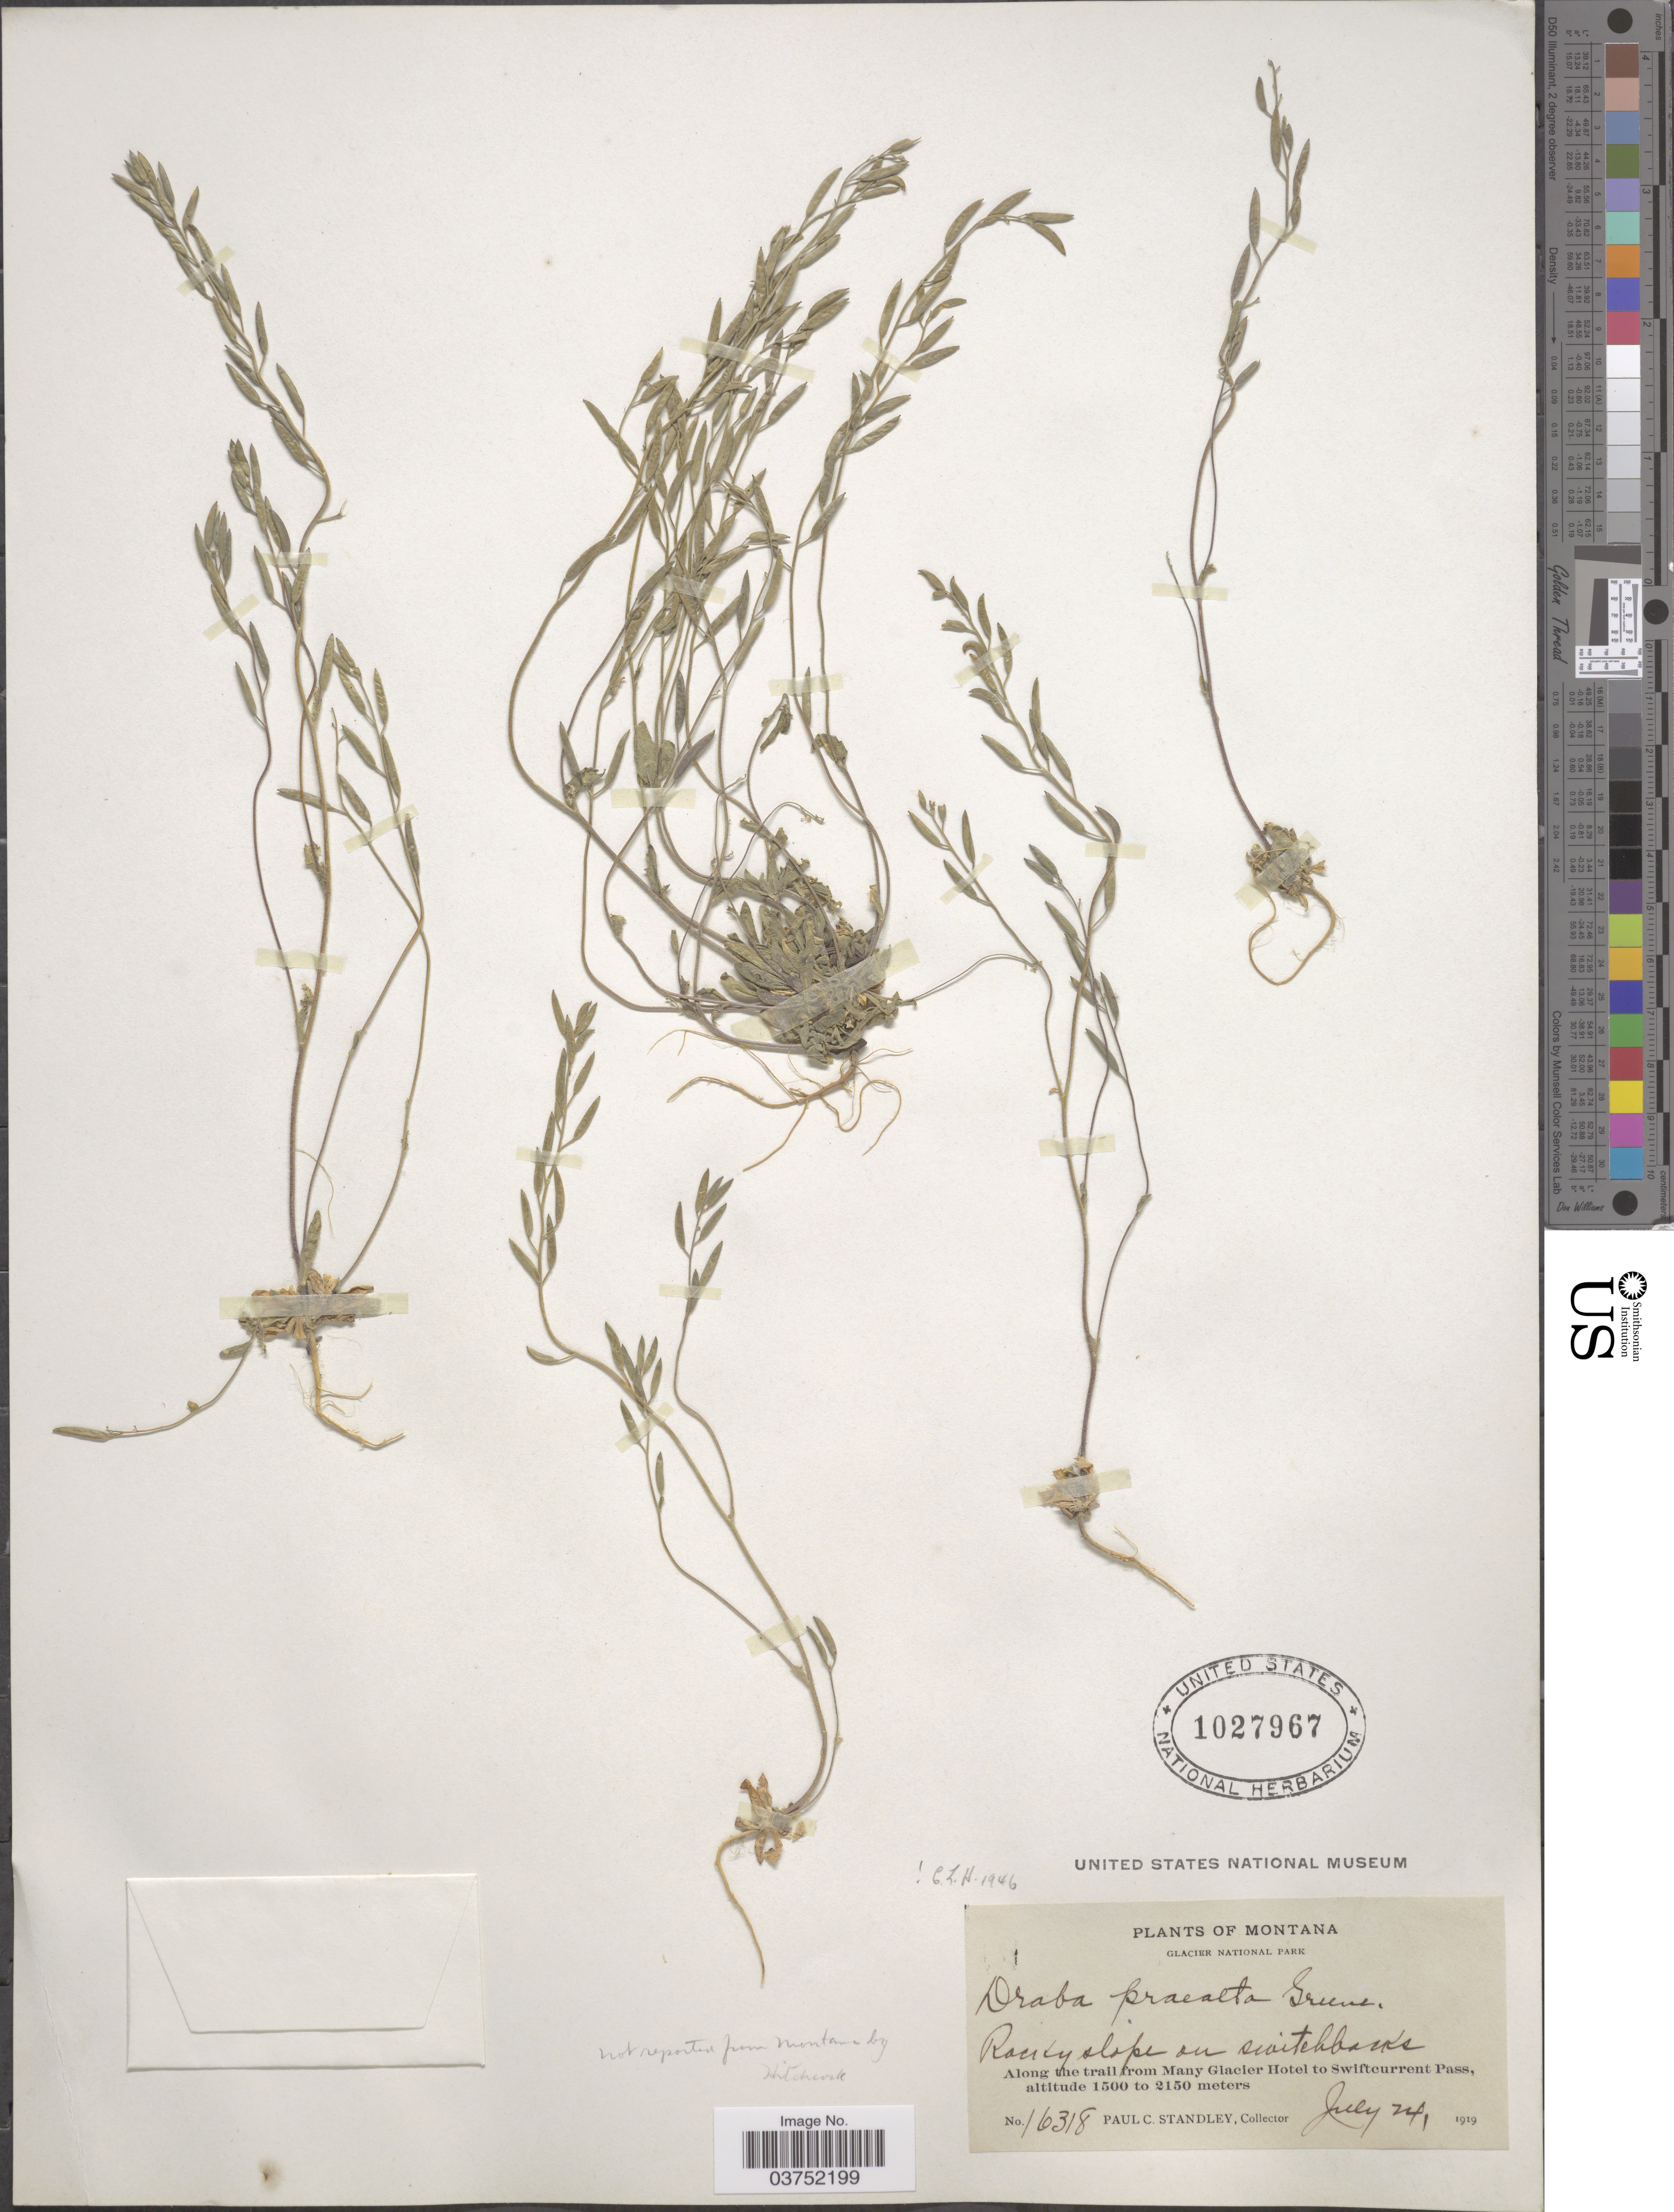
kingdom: Plantae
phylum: Tracheophyta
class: Magnoliopsida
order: Brassicales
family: Brassicaceae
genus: Draba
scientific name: Draba praealta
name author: Greene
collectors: P. C. Standley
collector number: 16318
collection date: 1919-07-24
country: United States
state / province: Montana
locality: Glacier National Park. Rocky slope on switchbacks. Along the trail from Many Glacier Hotel to Swiftcurrent Pass.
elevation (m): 457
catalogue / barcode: US 1027967